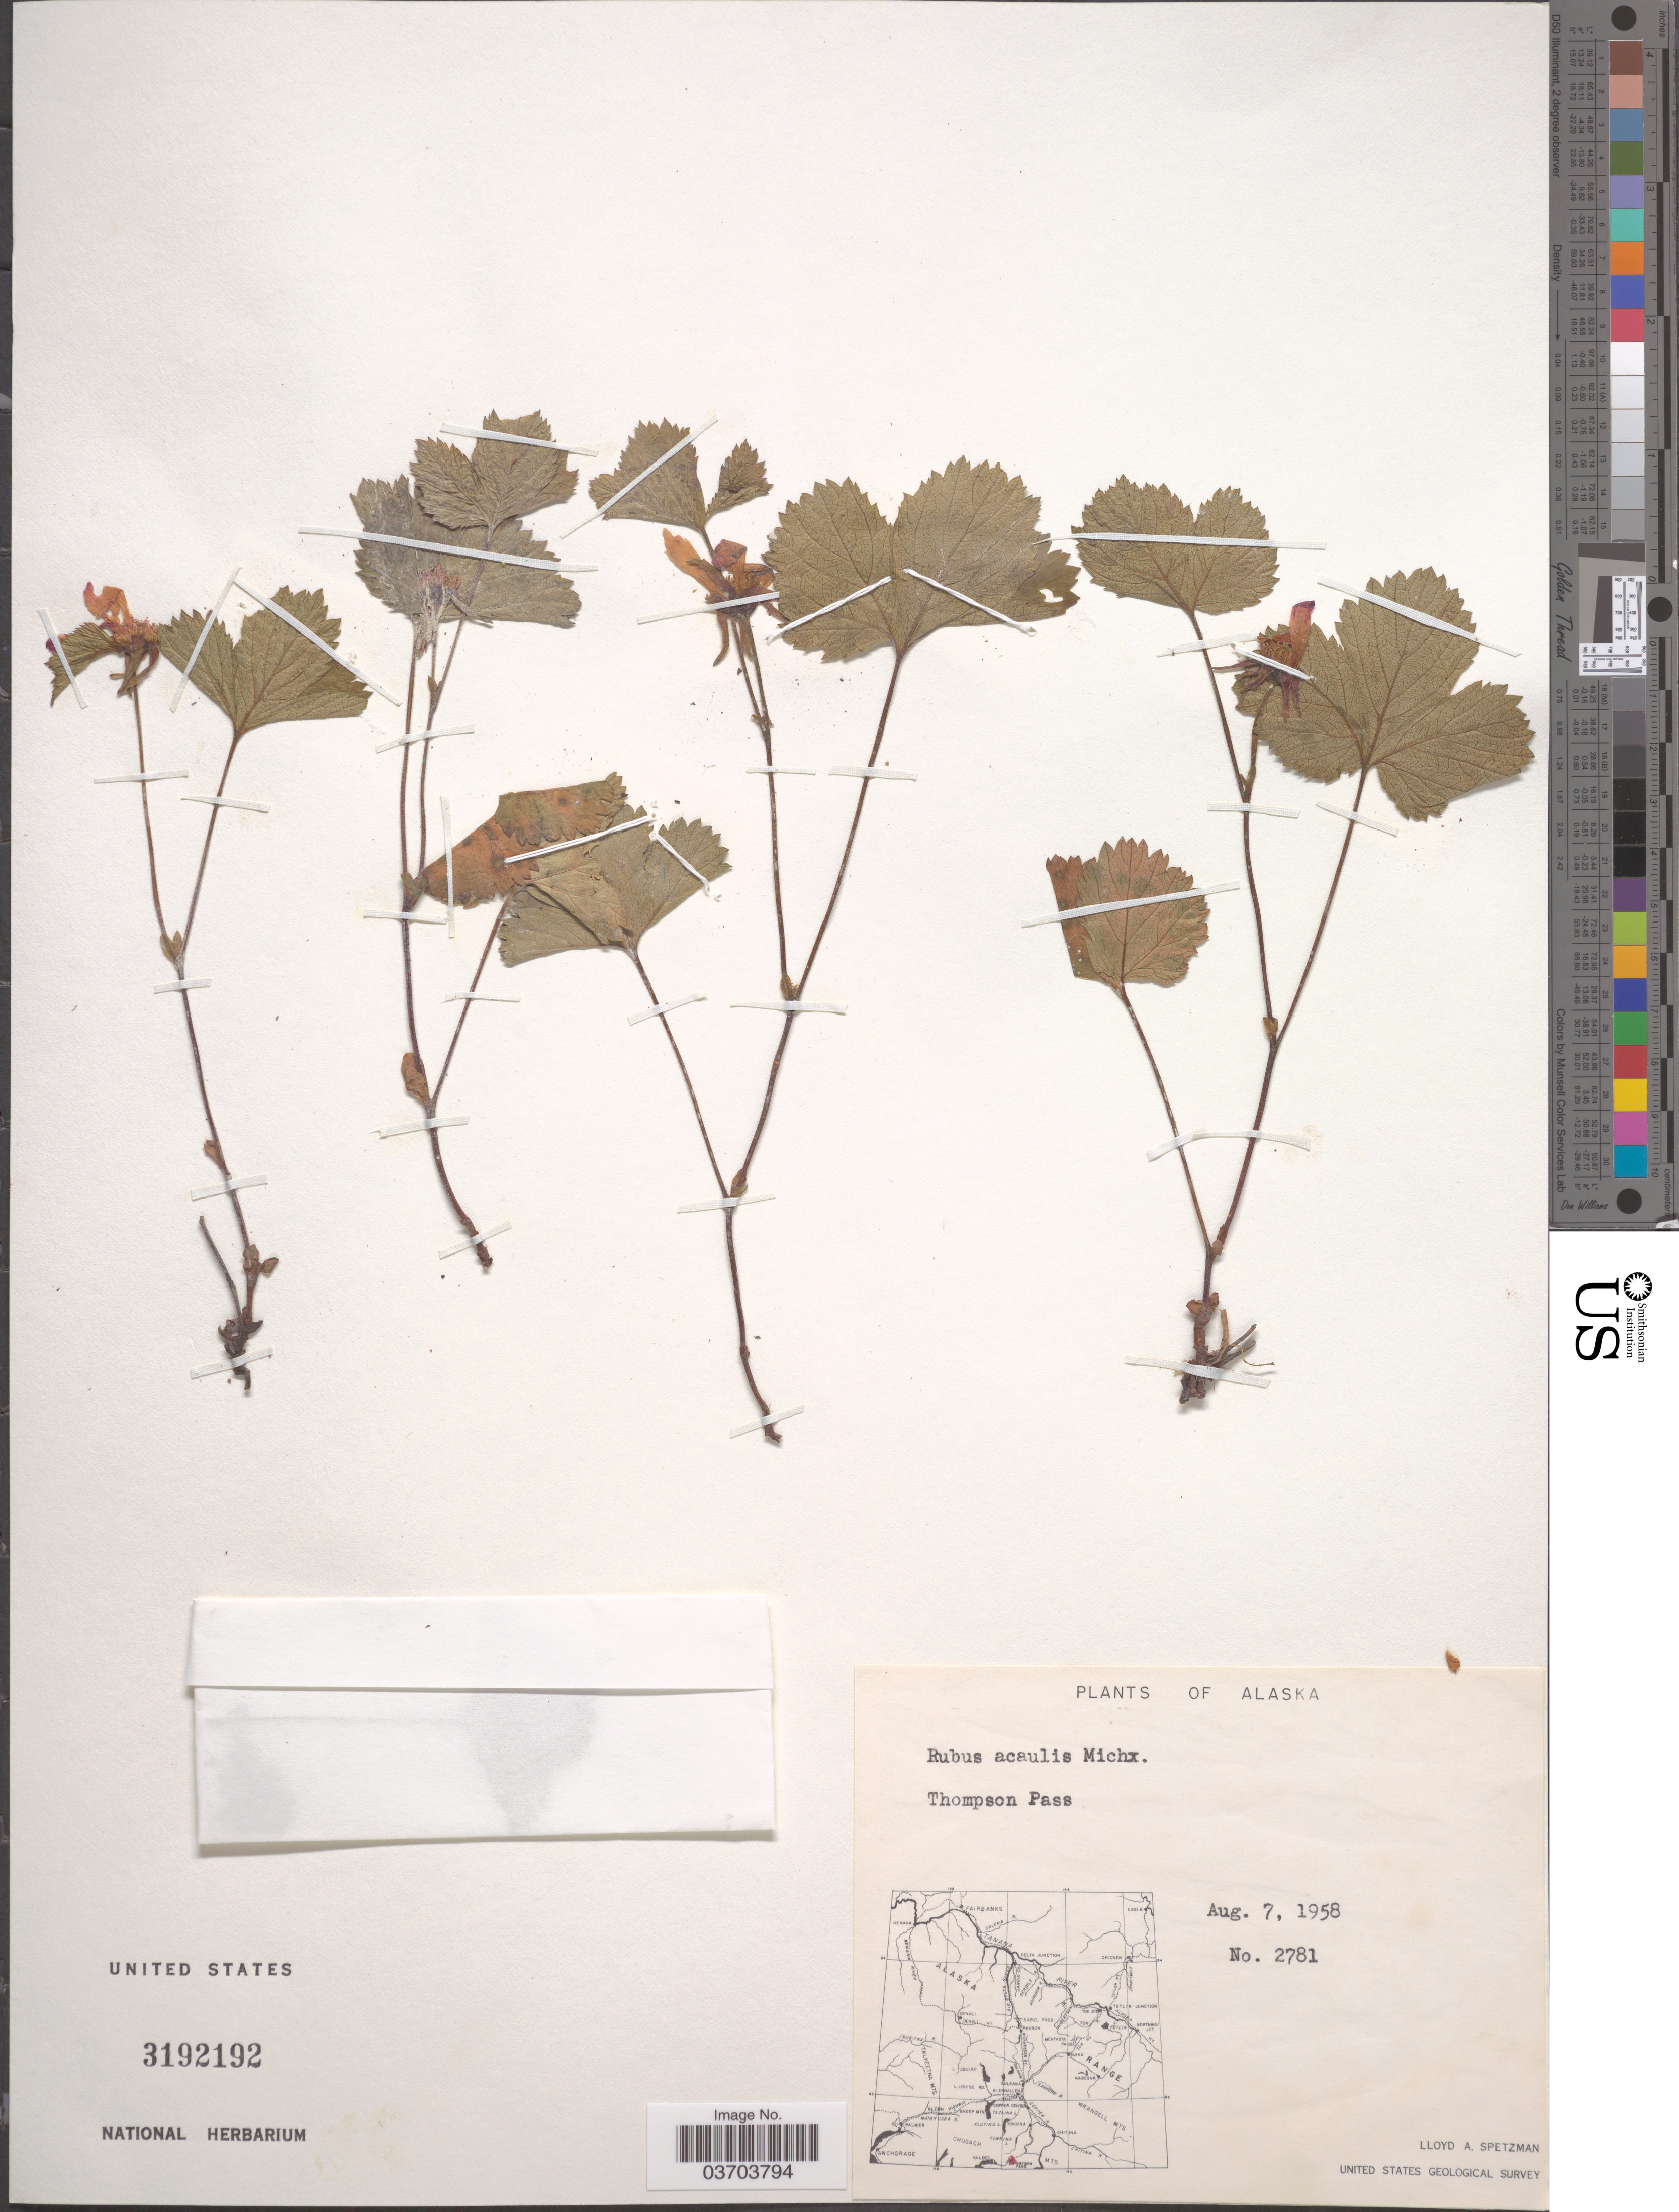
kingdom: Plantae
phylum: Tracheophyta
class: Magnoliopsida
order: Rosales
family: Rosaceae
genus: Rubus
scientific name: Rubus acaulis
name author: Michx.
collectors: L. Spetzman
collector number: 2781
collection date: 1958-08-07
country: United States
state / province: Alaska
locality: Thompson Pass.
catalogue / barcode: US 3192192